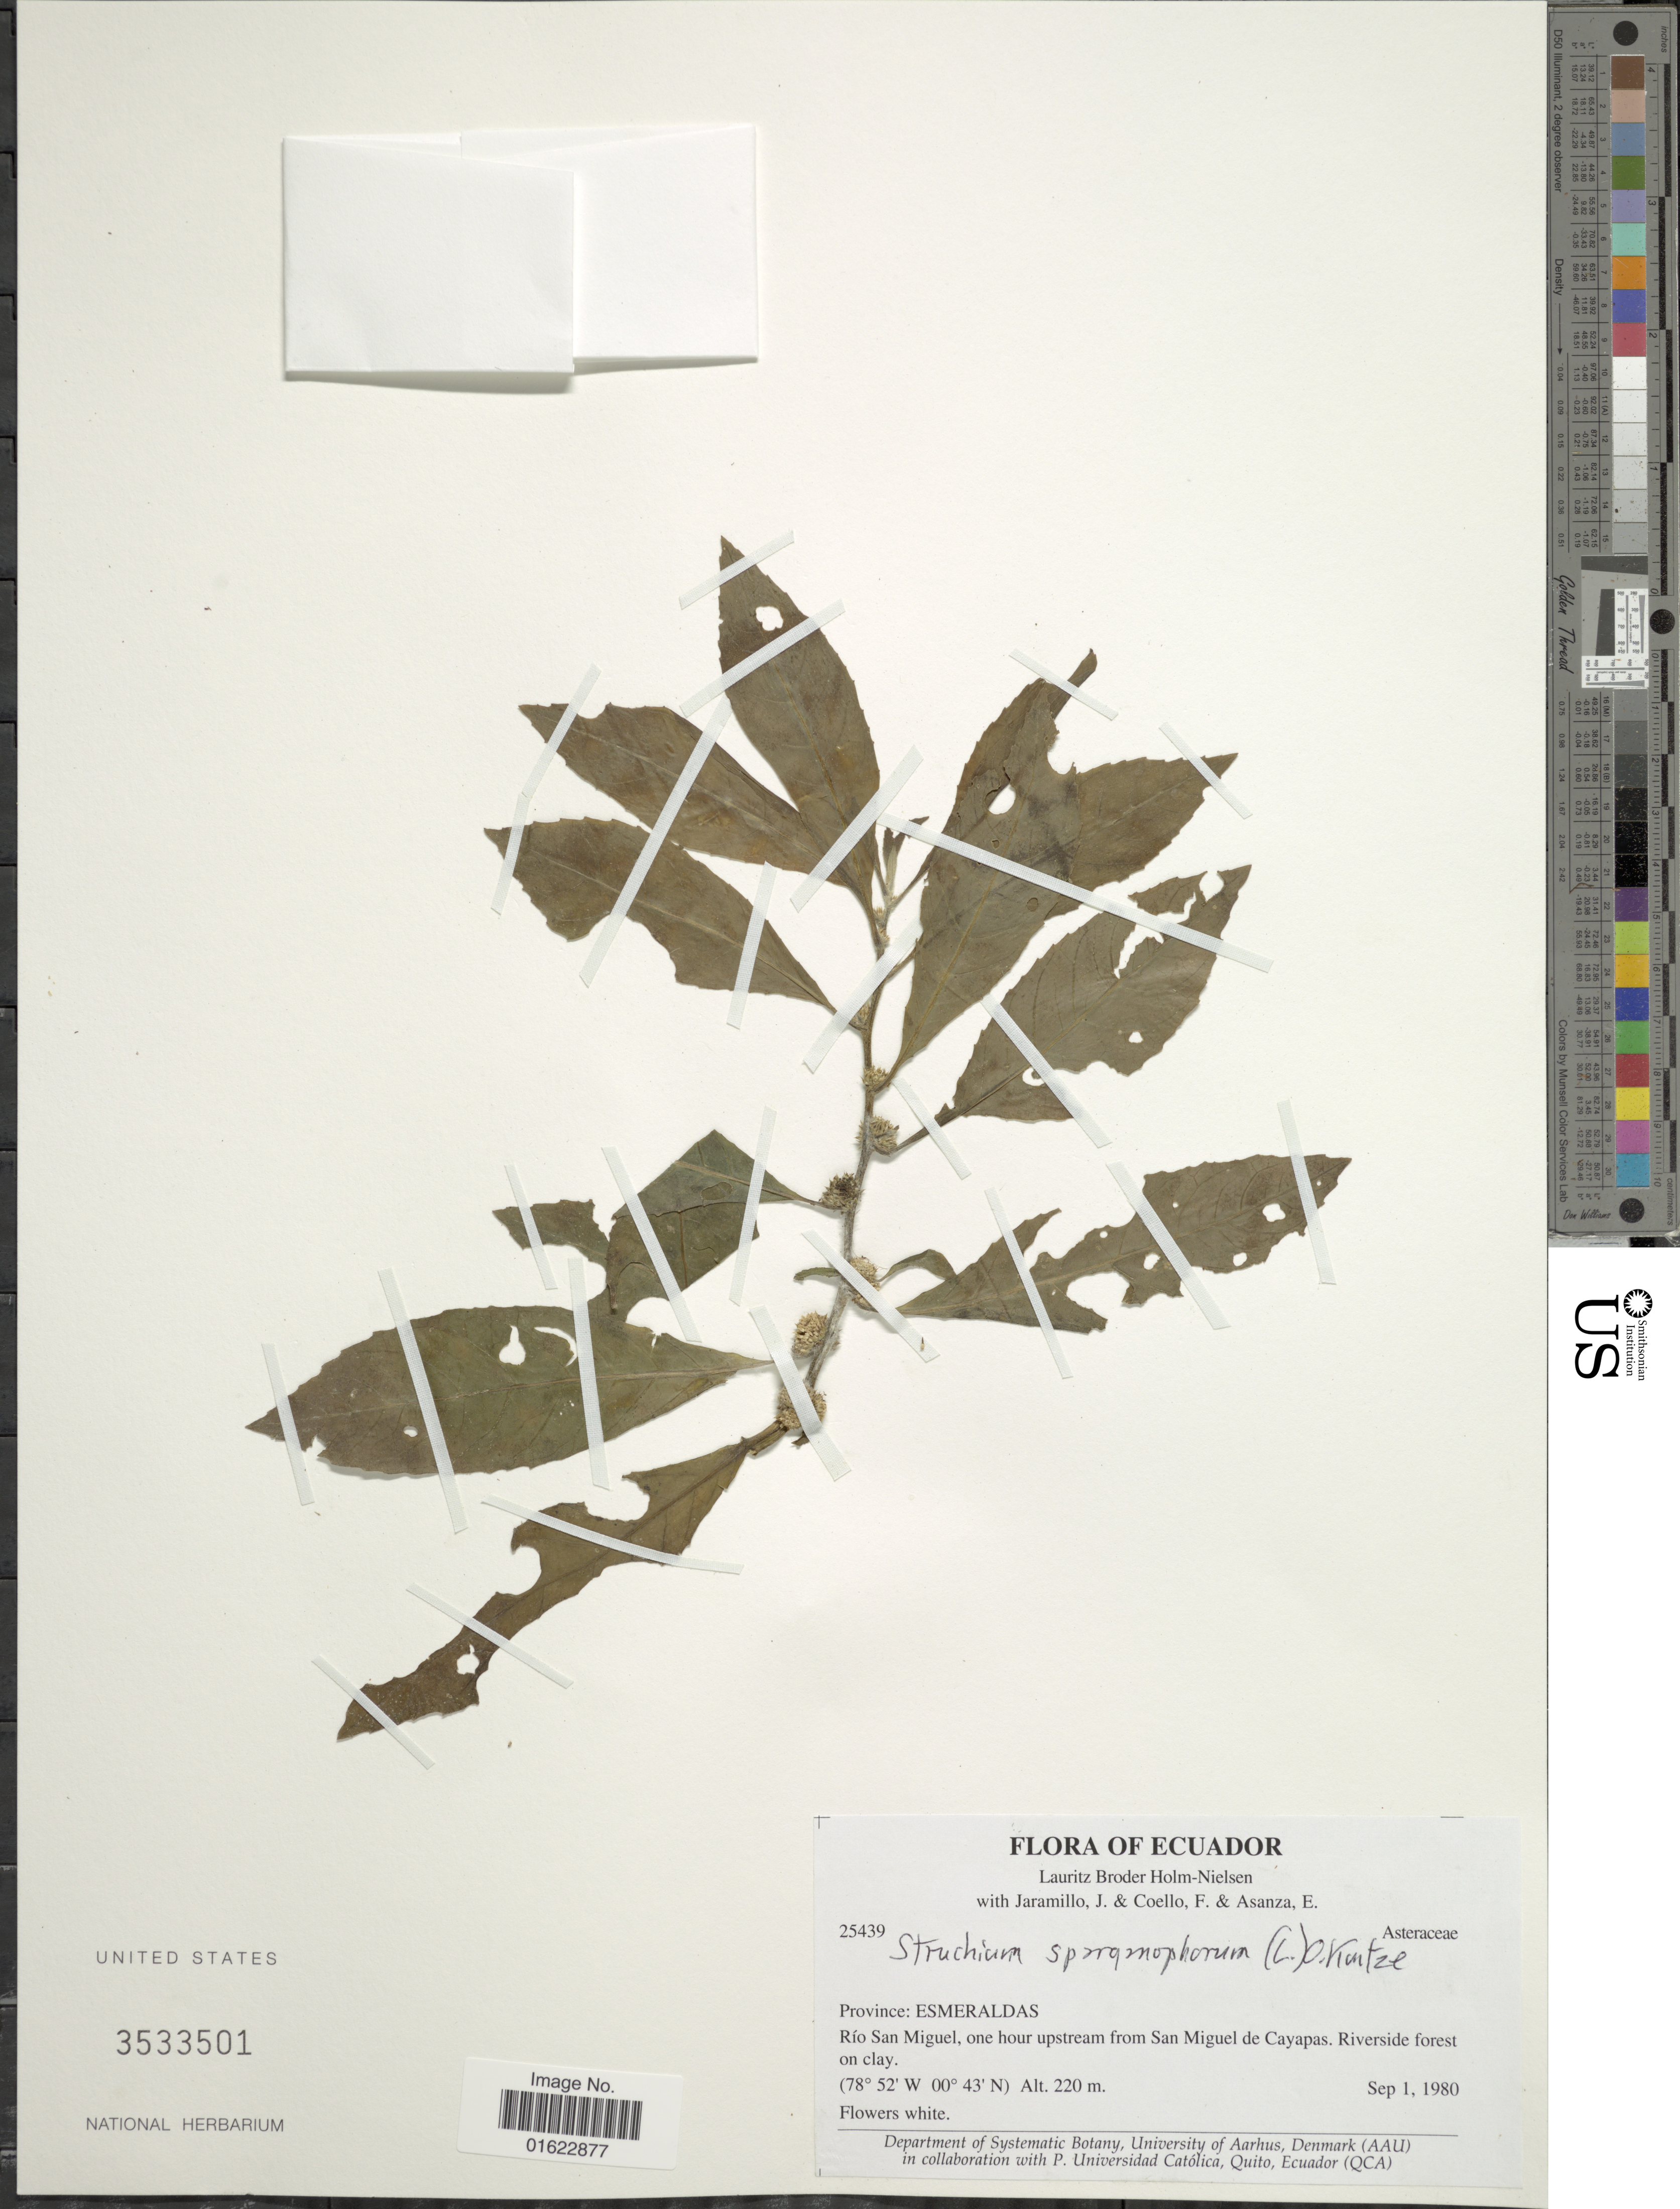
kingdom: Plantae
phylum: Tracheophyta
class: Magnoliopsida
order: Asterales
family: Asteraceae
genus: Struchium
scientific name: Struchium sparganophorum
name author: (L.) Kuntze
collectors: L. B. Holm-Nielsen, J. Jaramillo, F. Coello & E. Asanza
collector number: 25439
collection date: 1980-09-01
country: Ecuador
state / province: Esmeraldas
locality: Ecuadr. Province: Esmeraldas, Rio San Miguel, one hour upstream from San Miguel de Cayapas.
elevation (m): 220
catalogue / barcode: US 3533501